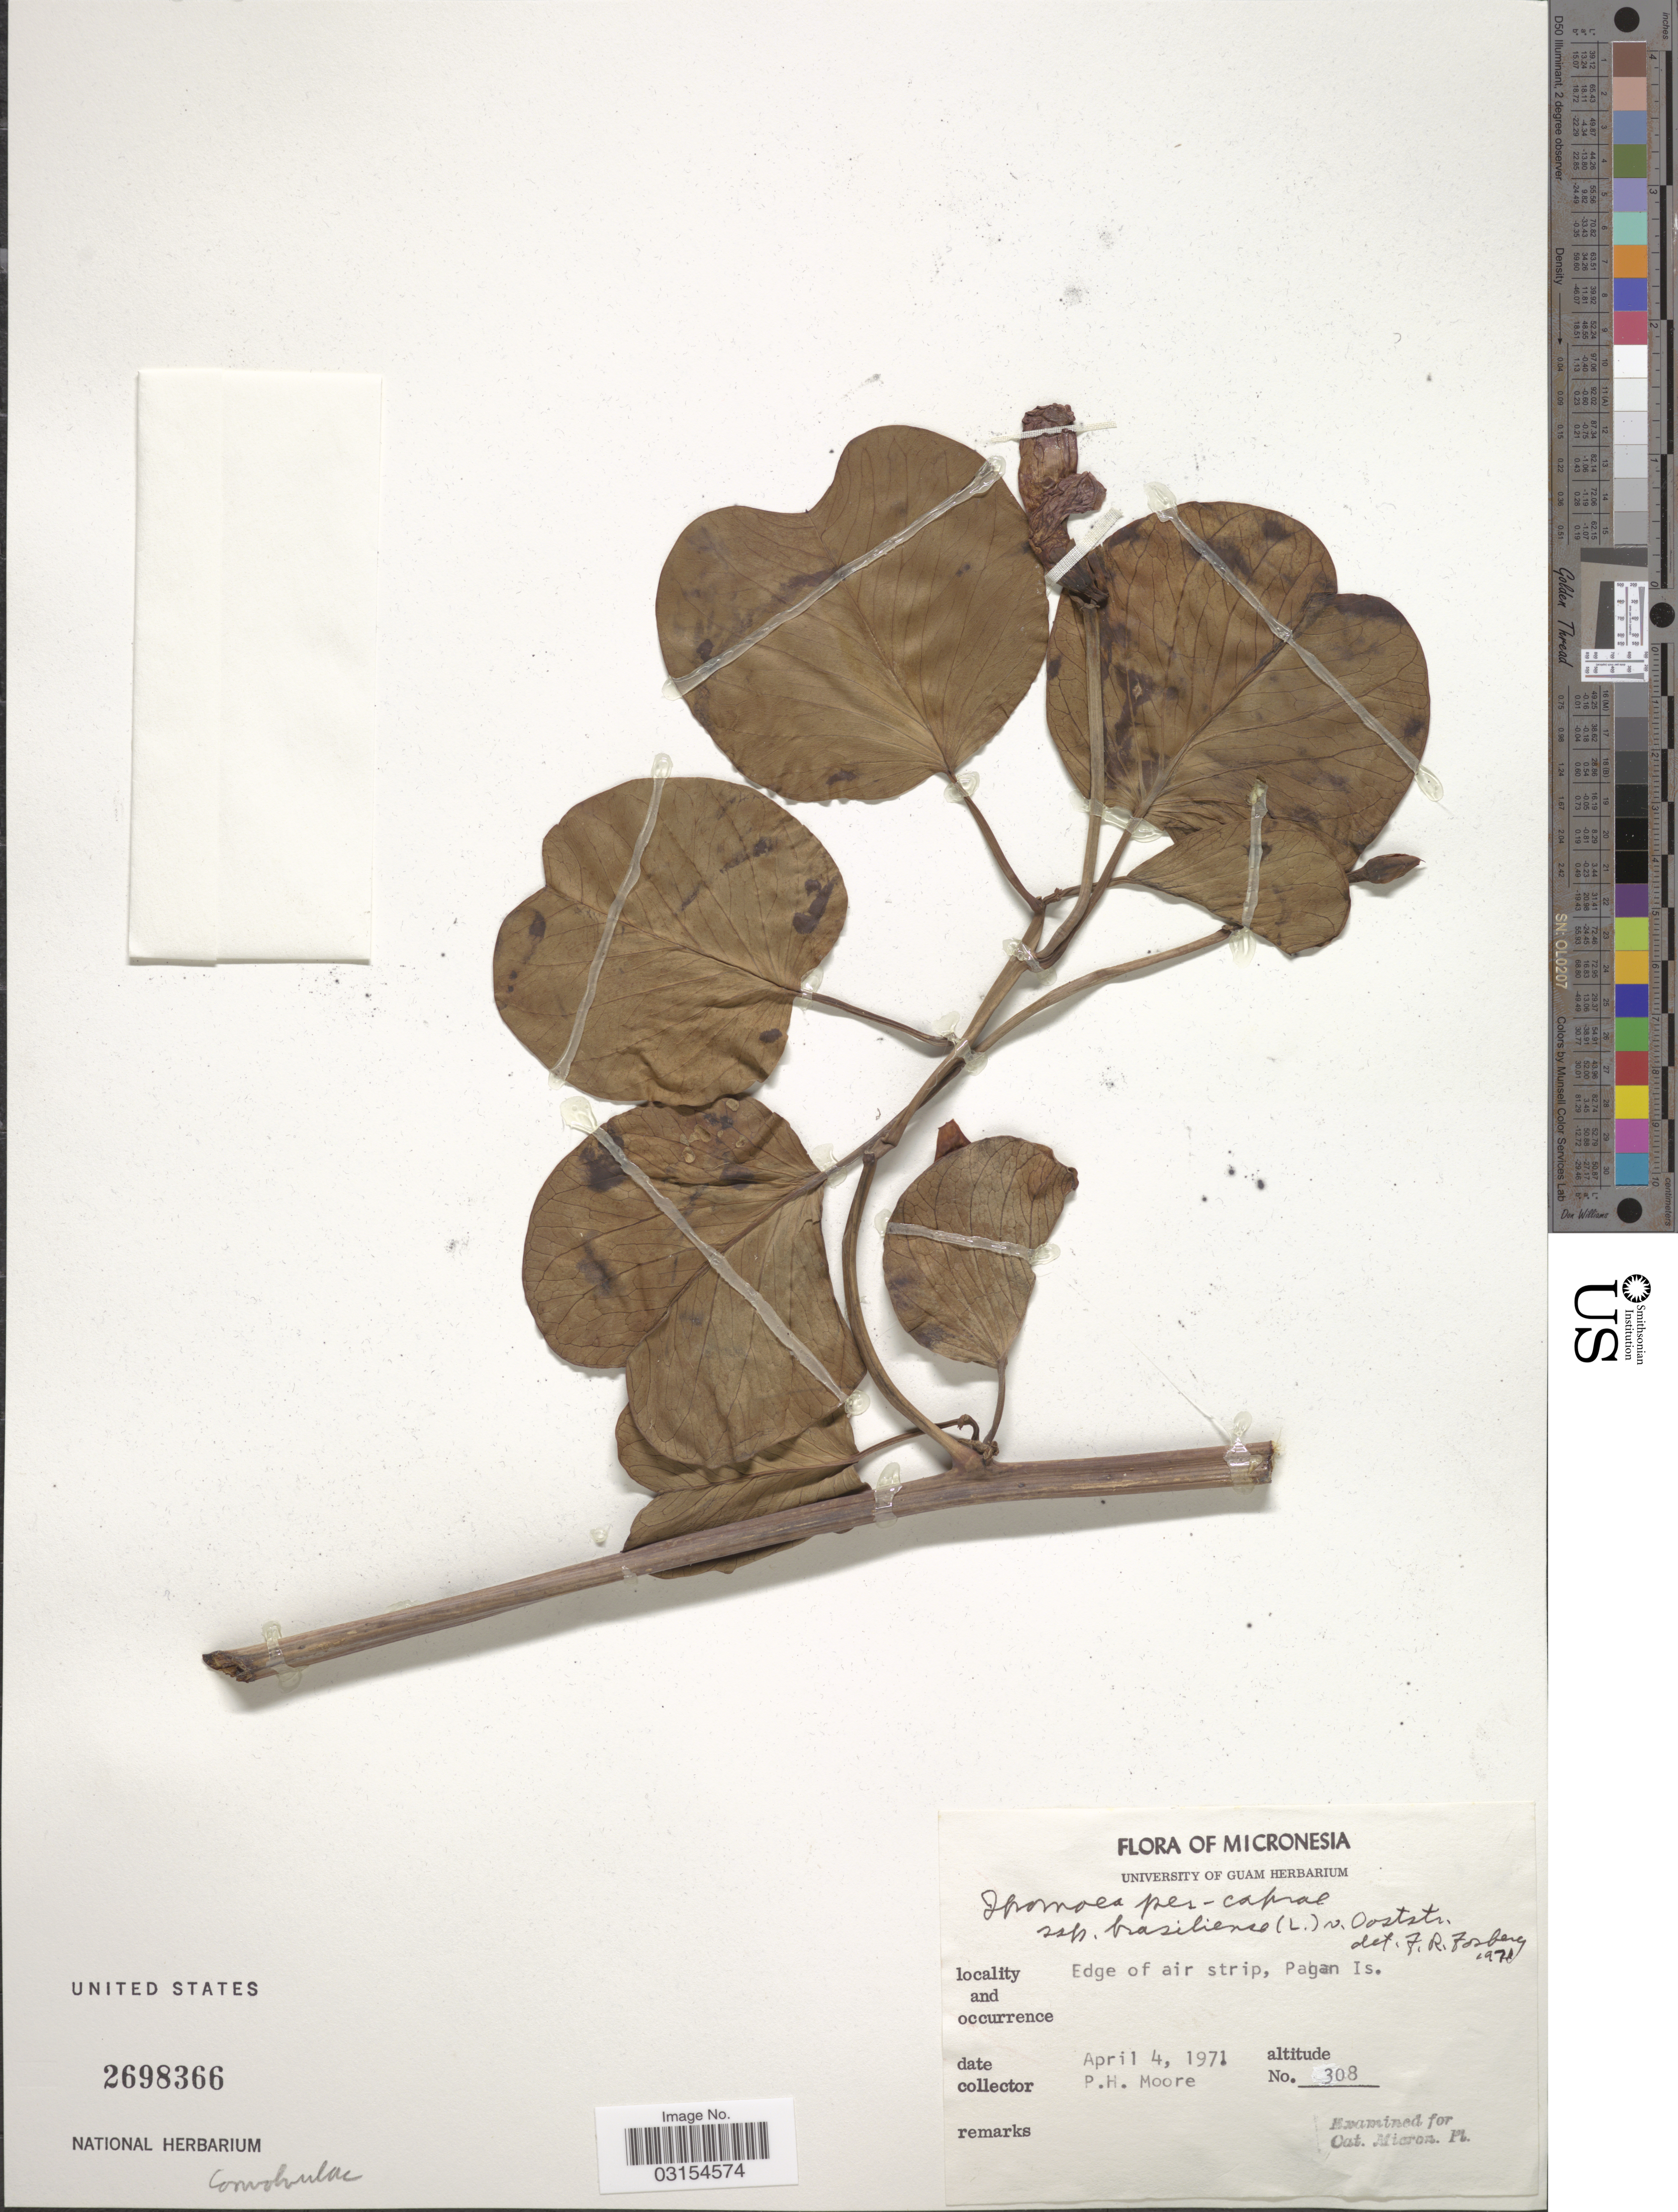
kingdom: Plantae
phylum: Tracheophyta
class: Magnoliopsida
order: Solanales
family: Convolvulaceae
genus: Ipomoea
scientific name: Ipomoea pes-caprae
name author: (L.) R. Br.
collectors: P. H. Moore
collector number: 308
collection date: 1971-04-04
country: Northern Mariana Islands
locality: Edge of air strip, Pagan Is.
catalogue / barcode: US 2698366